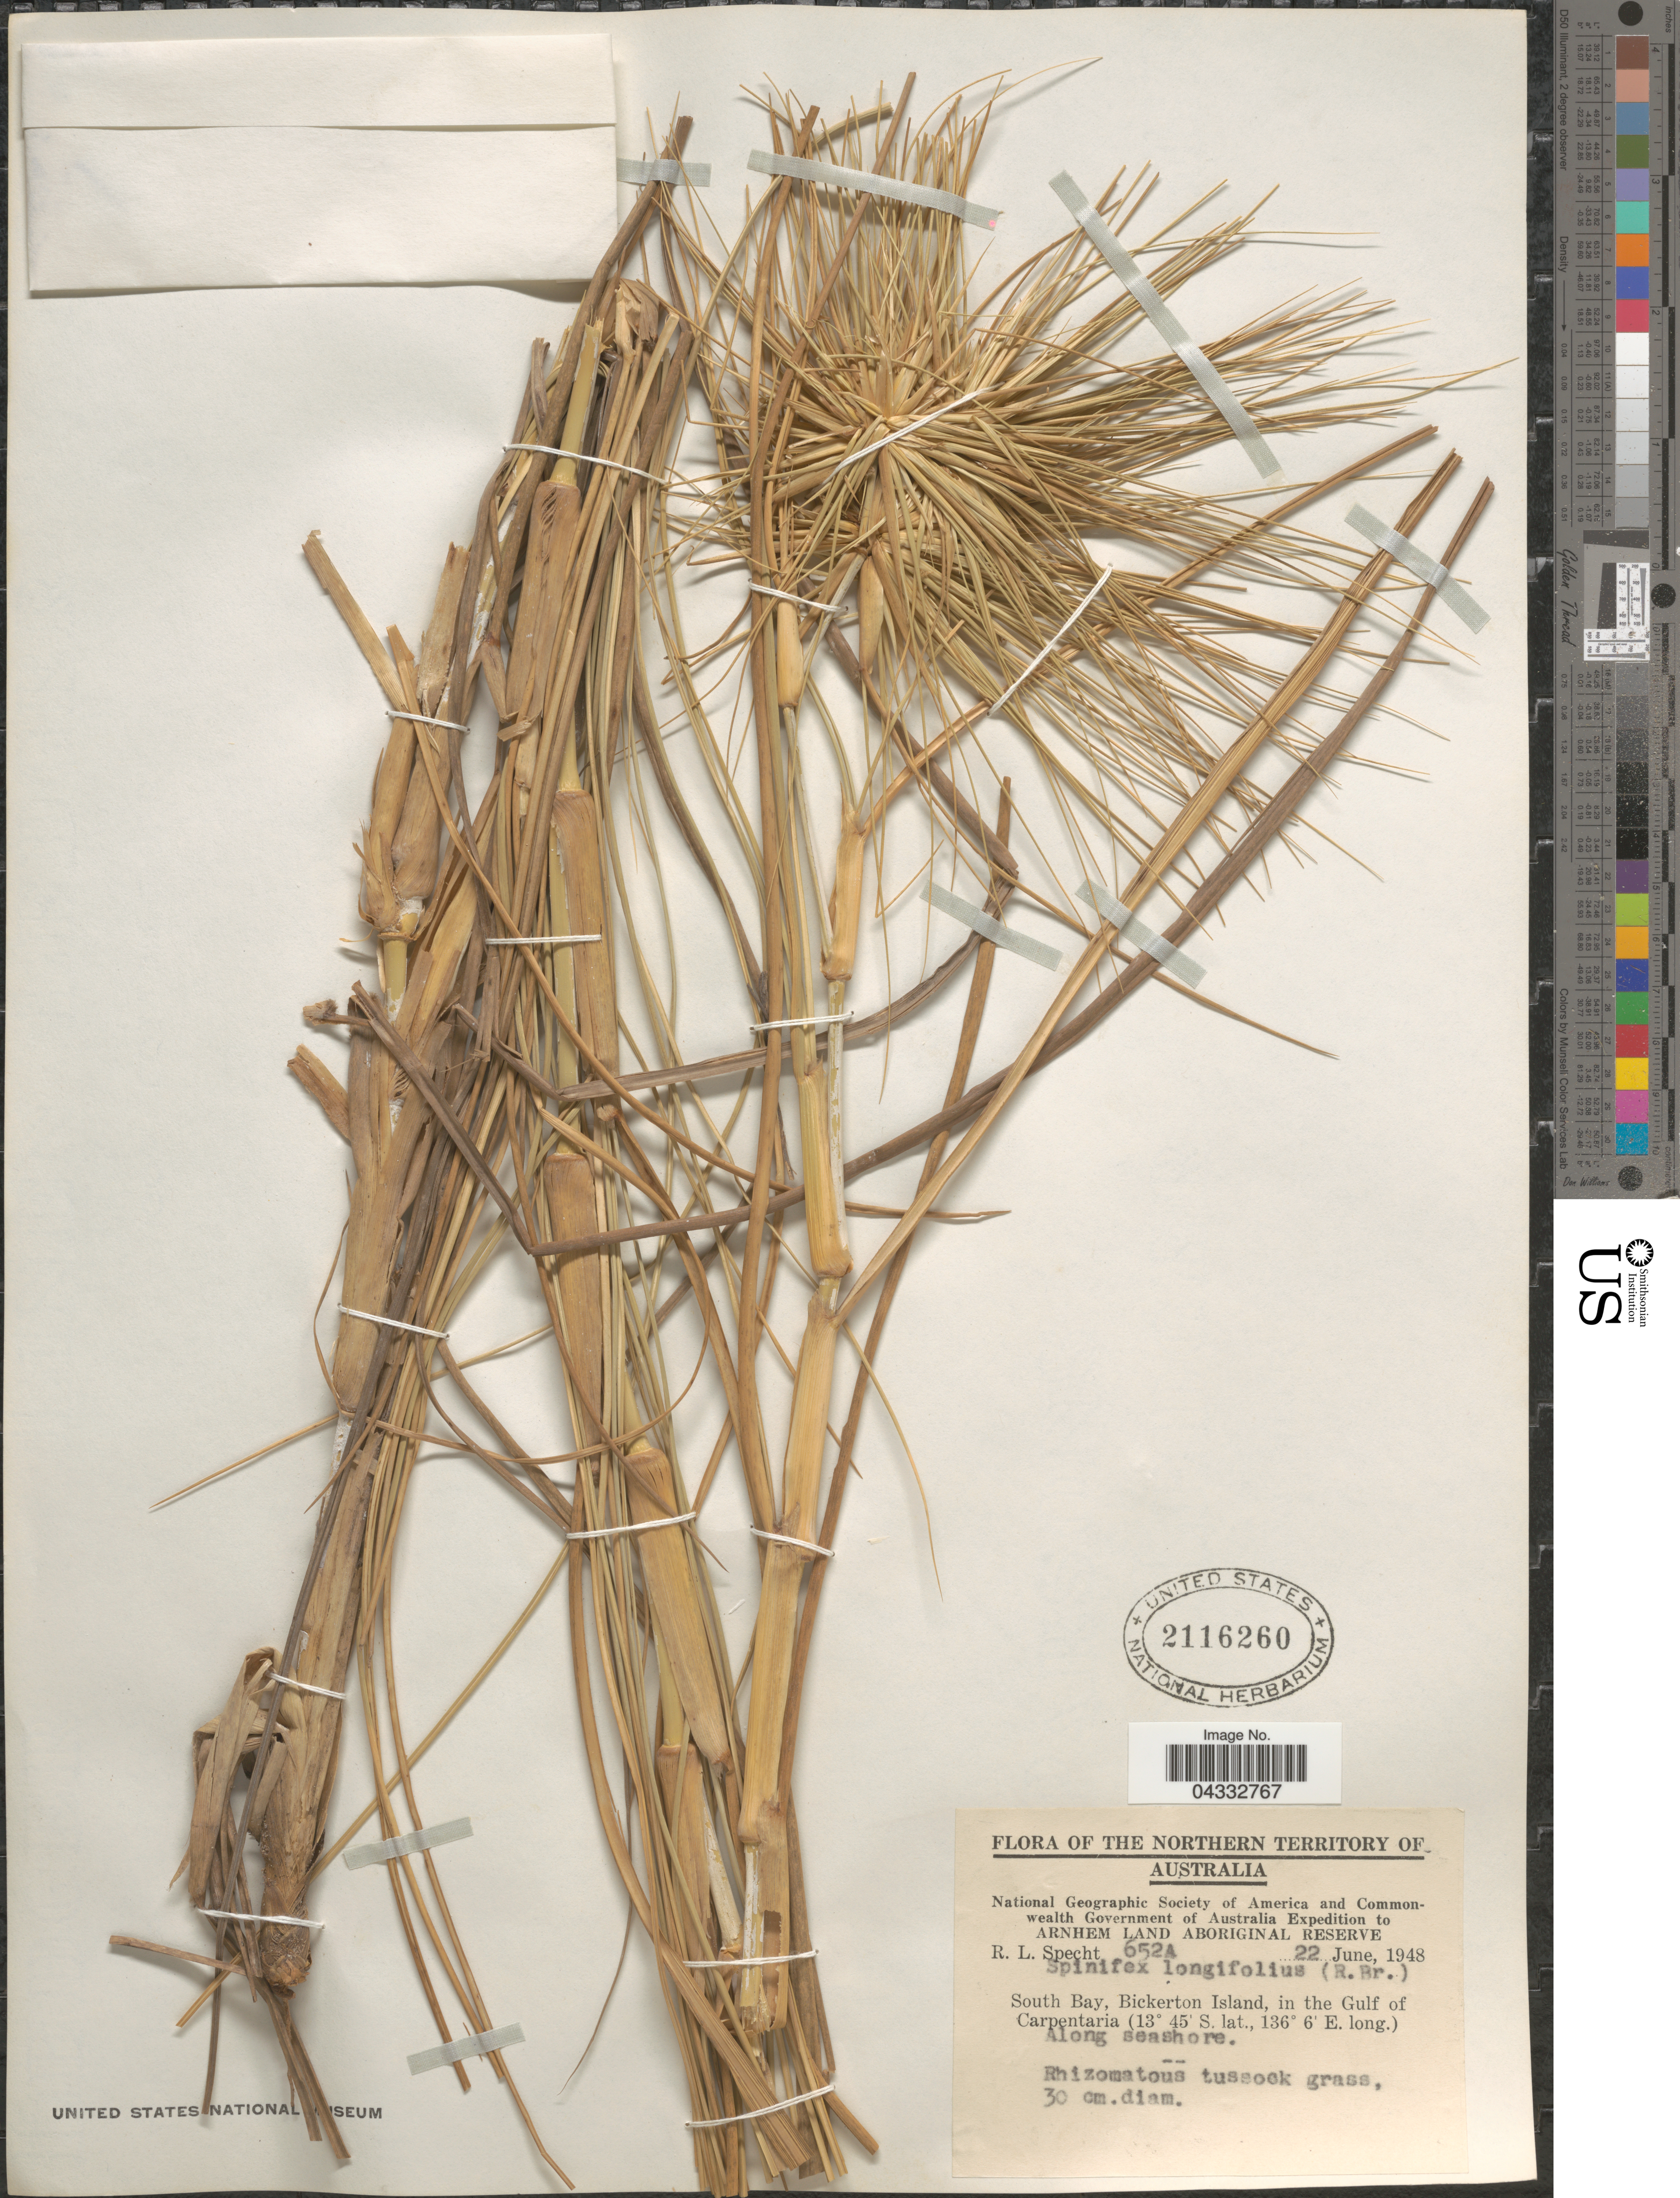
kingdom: Plantae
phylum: Tracheophyta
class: Liliopsida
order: Poales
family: Poaceae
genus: Spinifex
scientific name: Spinifex longifolius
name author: R. Br.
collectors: R. L. Specht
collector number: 652A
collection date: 1948-06-22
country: Australia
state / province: Northern Territory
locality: National Geographic Society of America and Commonwealth Government of Australia Expedition to Arnhem Land Aboriginal Reserve. South Bay, Bickerton Island, in the Gulf of Carpentaria. Along seashore.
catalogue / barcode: US 2116260